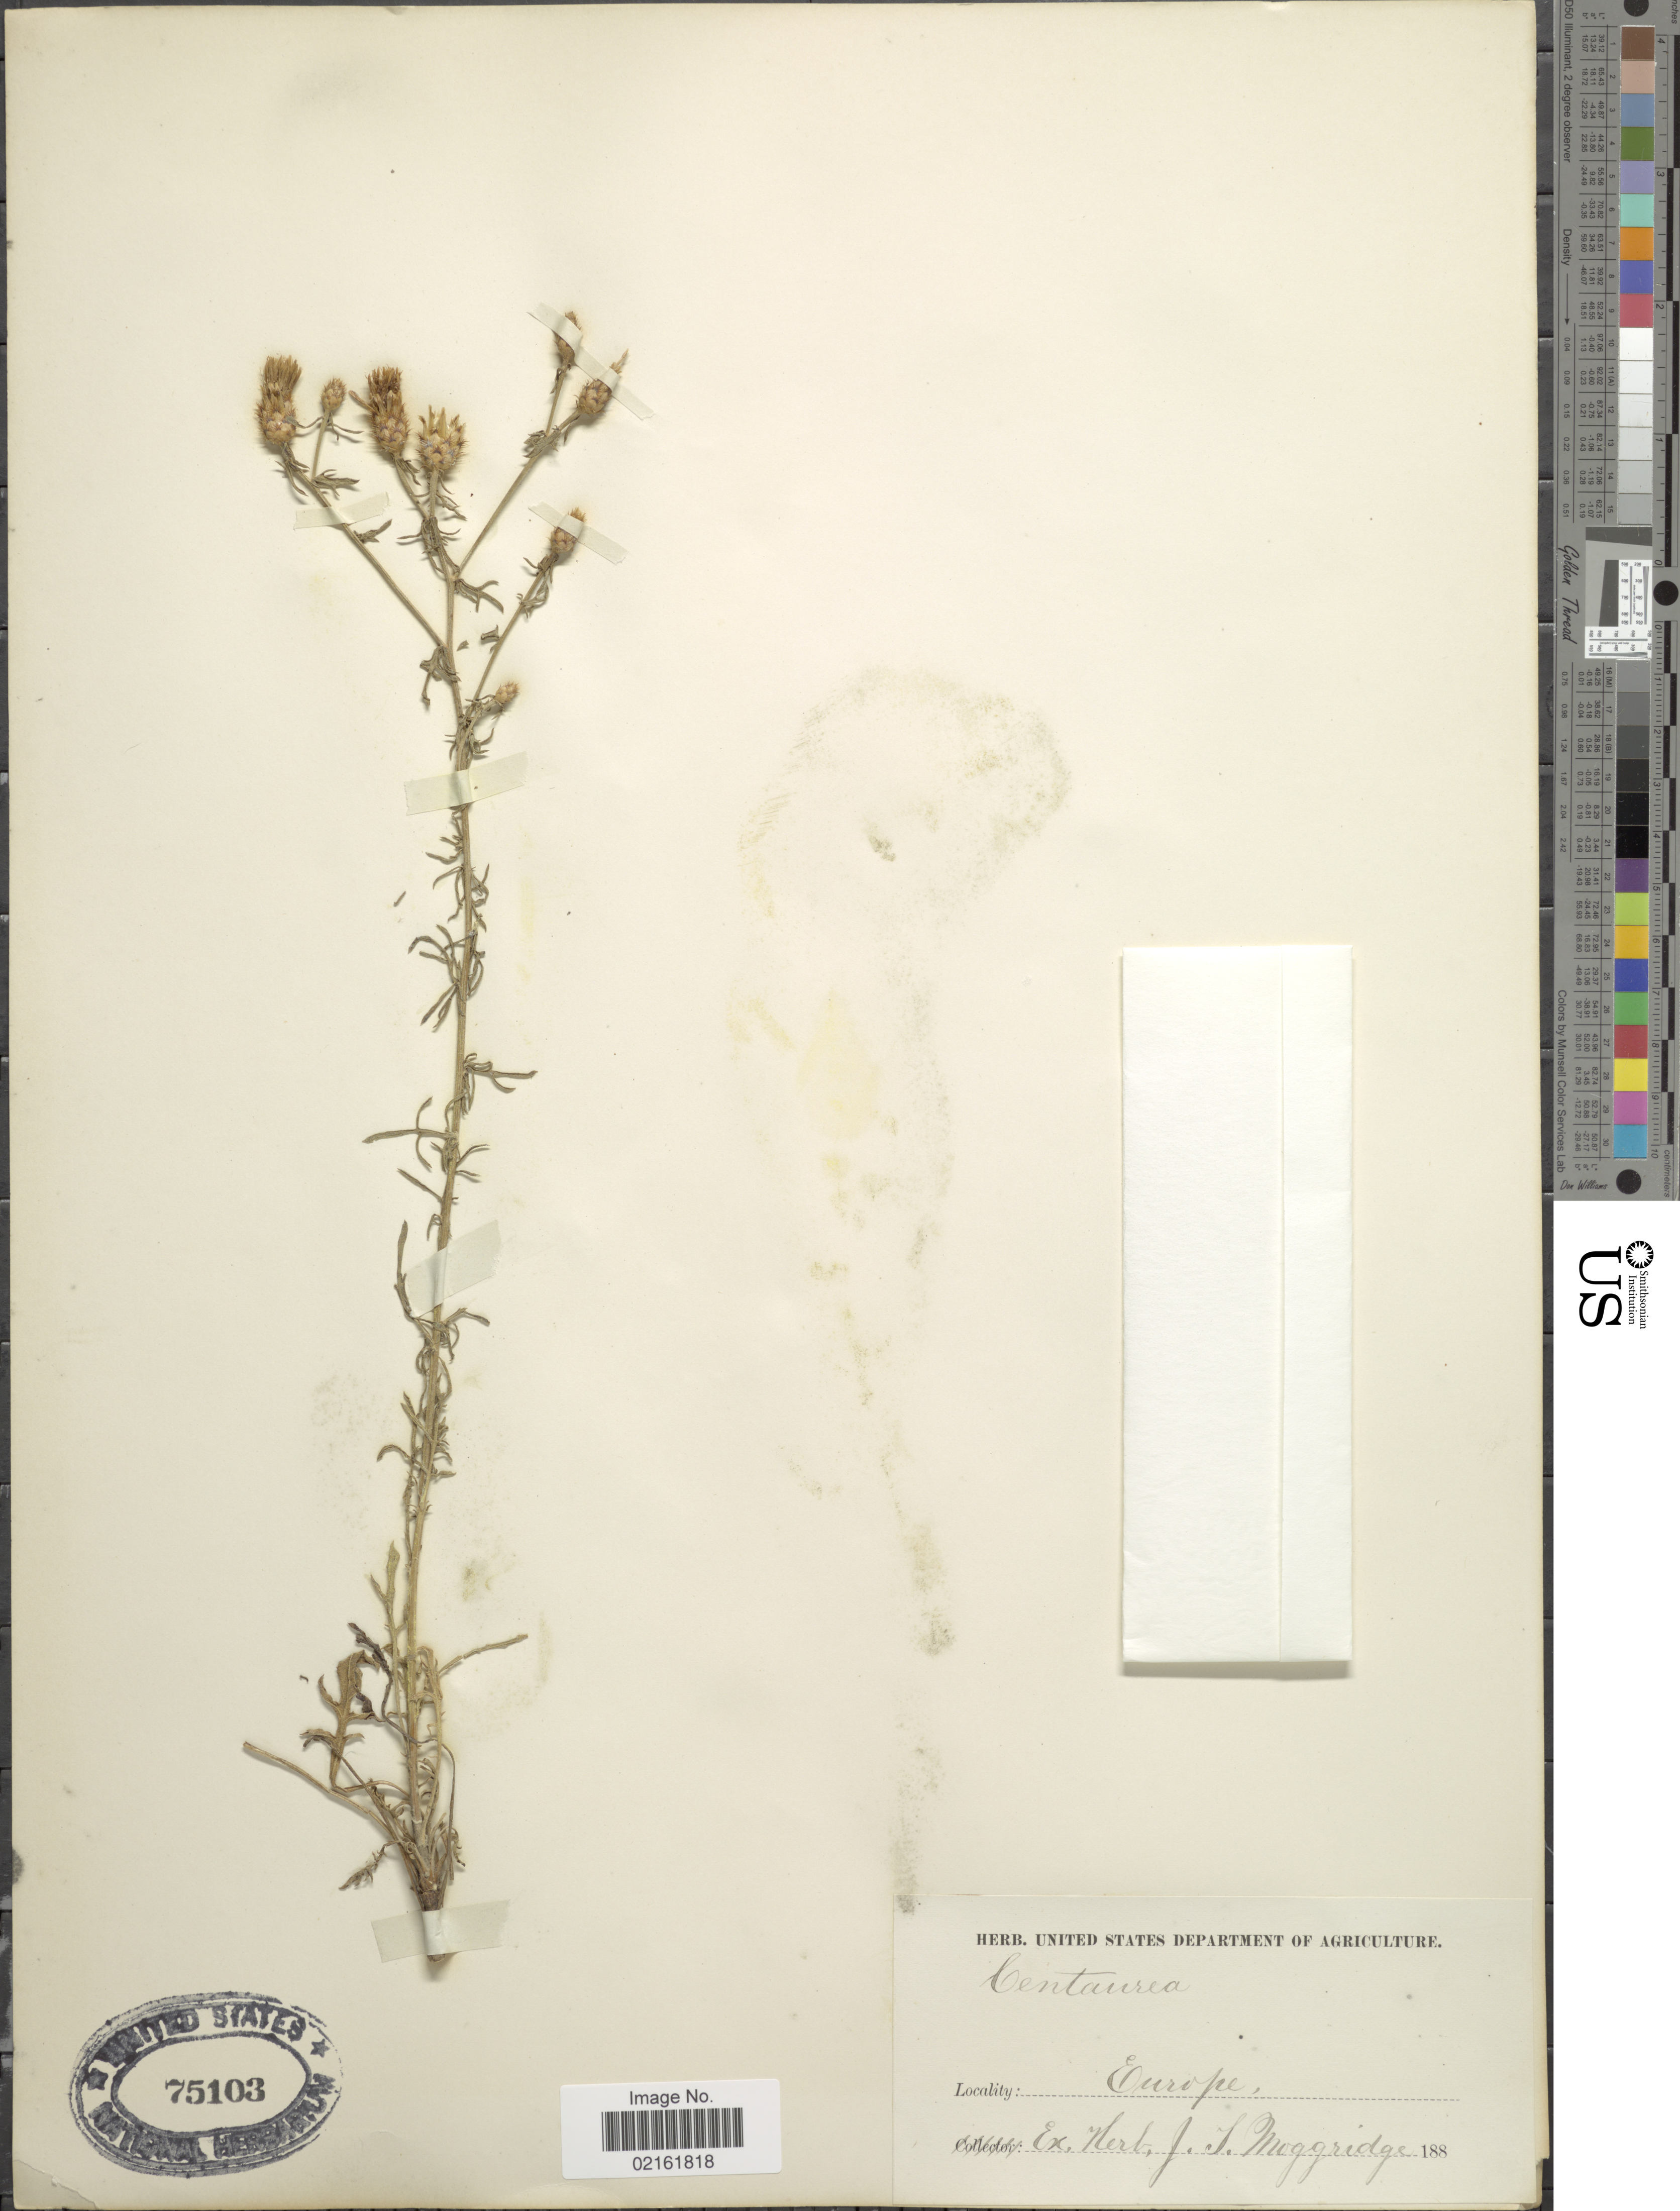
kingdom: Plantae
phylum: Tracheophyta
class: Magnoliopsida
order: Asterales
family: Asteraceae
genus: Centaurea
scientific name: Centaurea sp.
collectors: ex herb. J.T. Moggridge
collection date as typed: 188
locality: Europe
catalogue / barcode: US 75103